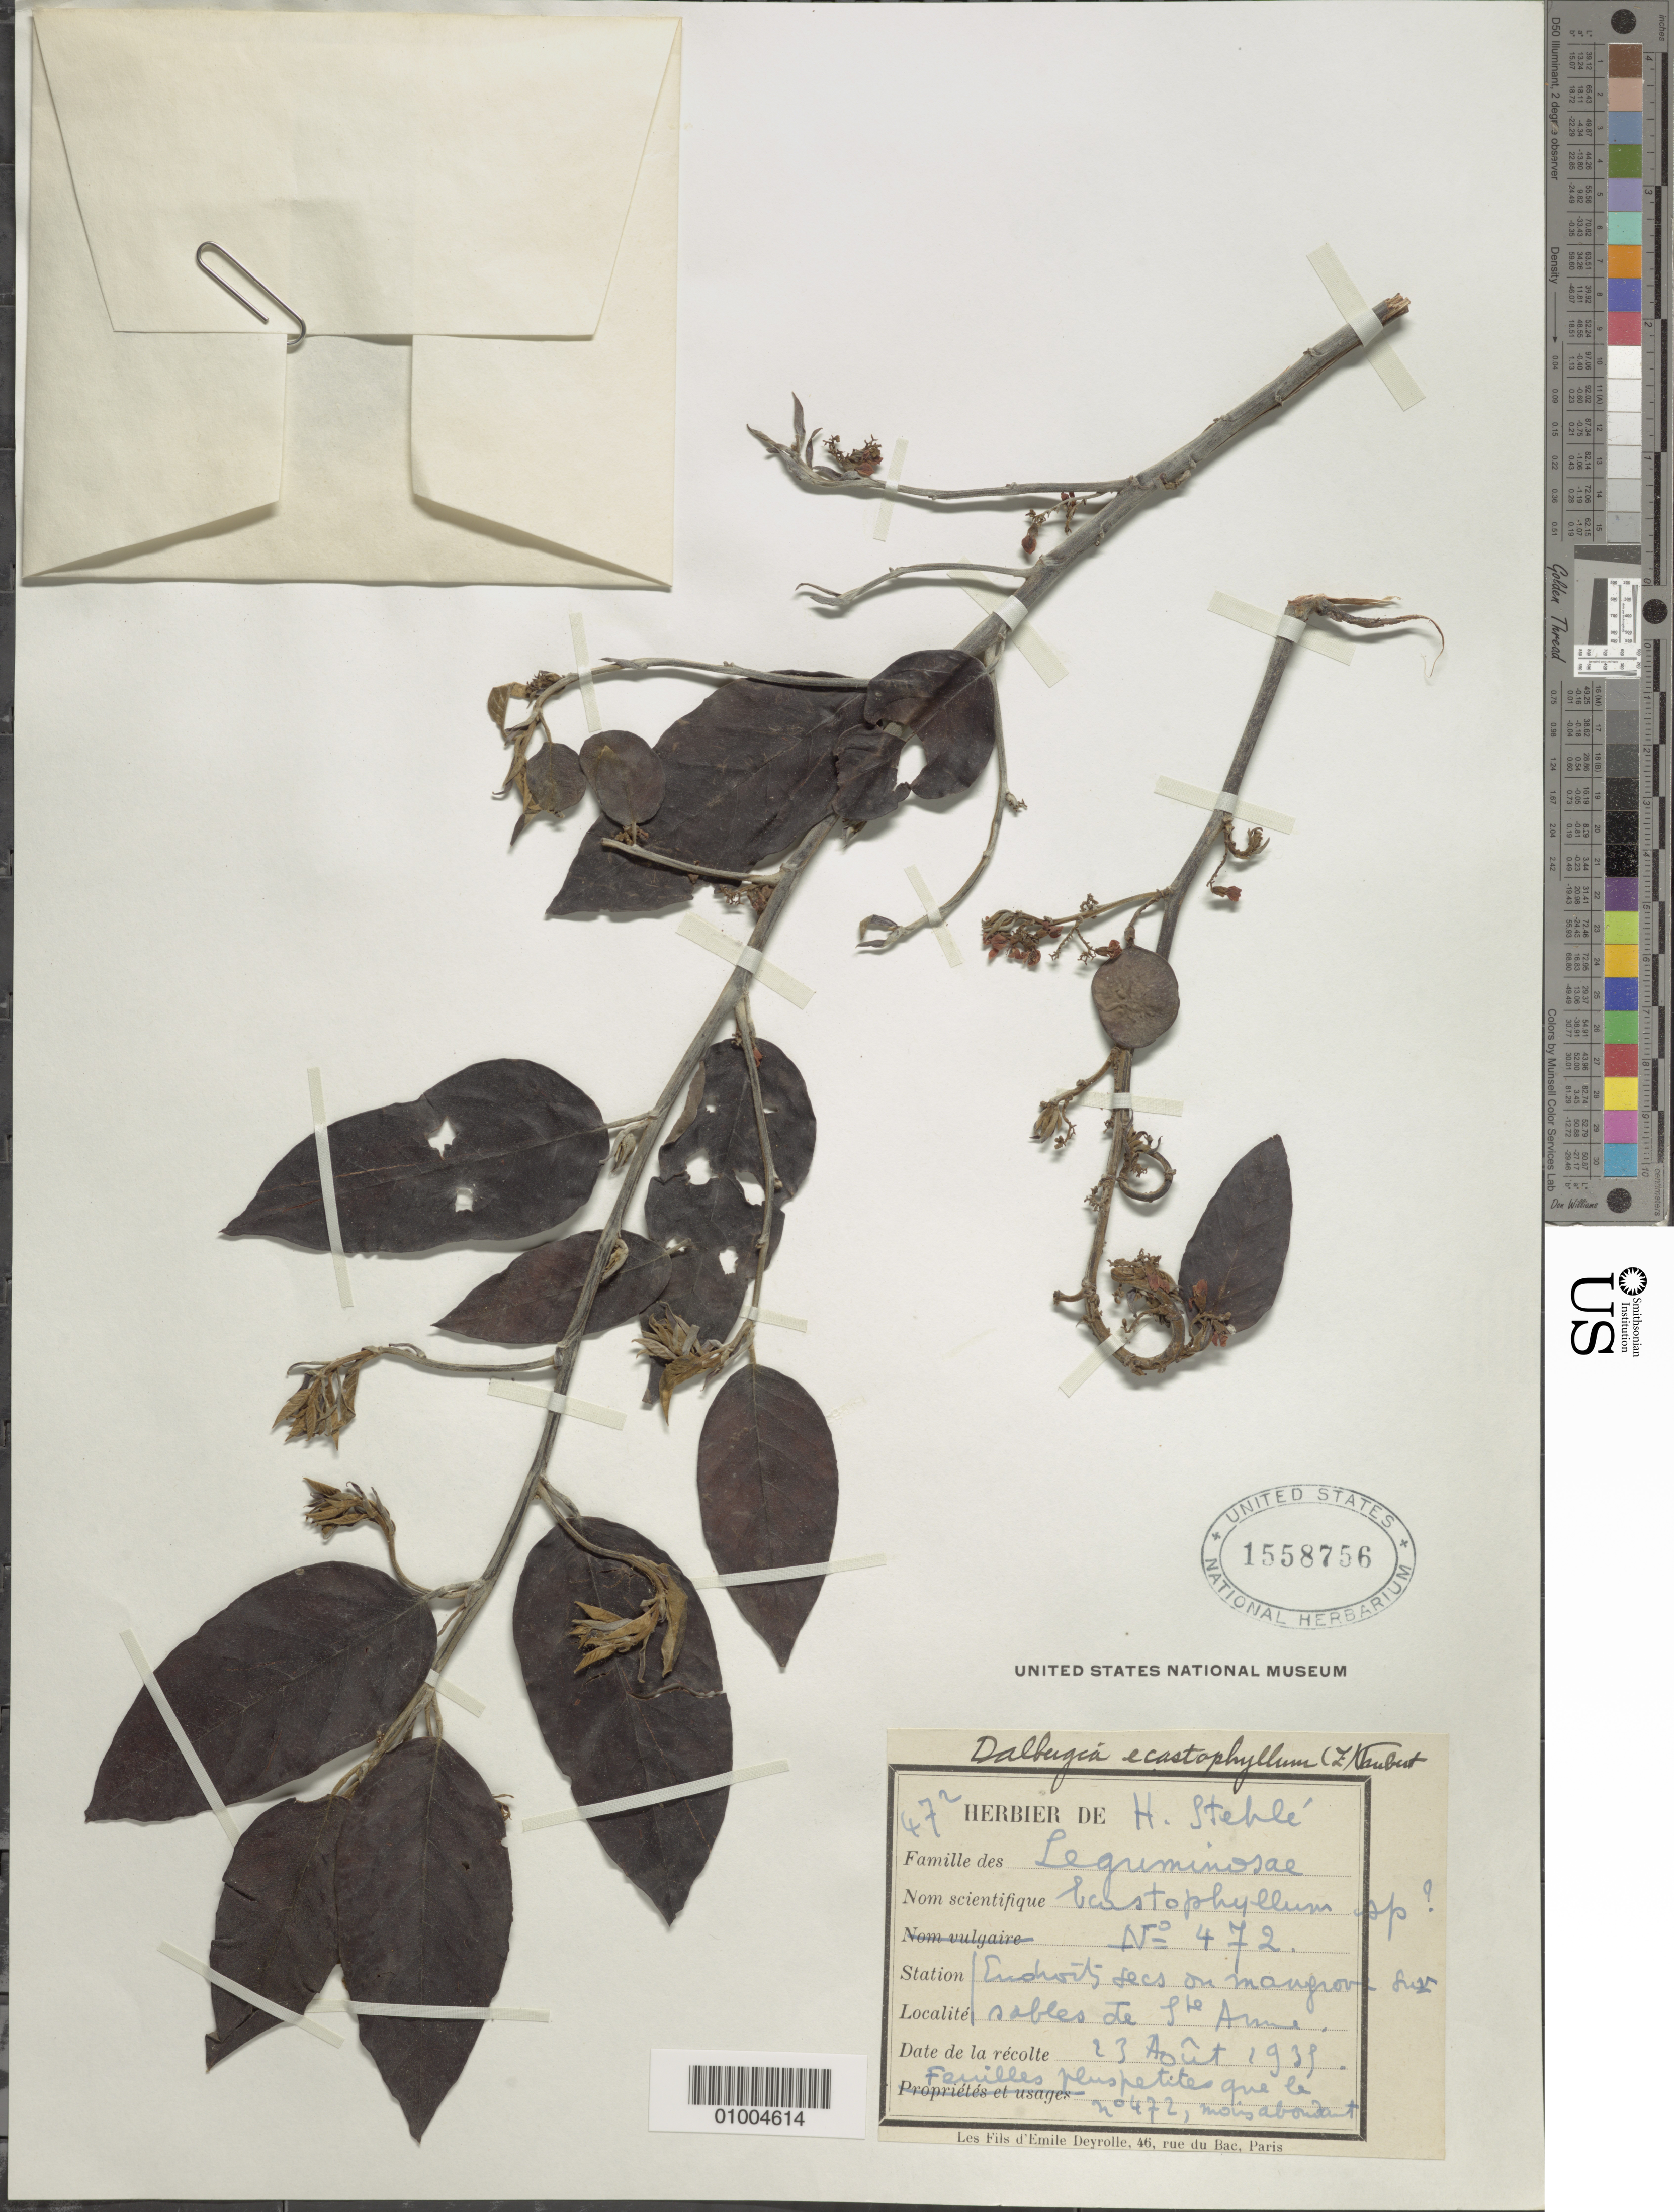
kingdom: Plantae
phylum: Tracheophyta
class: Magnoliopsida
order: Fabales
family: Fabaceae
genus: Dalbergia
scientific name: Dalbergia ecastaphyllum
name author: (L.) Taub.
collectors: H. Stehlé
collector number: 472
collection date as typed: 23 Aug 1938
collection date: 1938-08-23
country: Jamaica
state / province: Saint Ann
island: Jamaica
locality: Mangrove forest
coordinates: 0 N, 0 E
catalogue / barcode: US 1558756